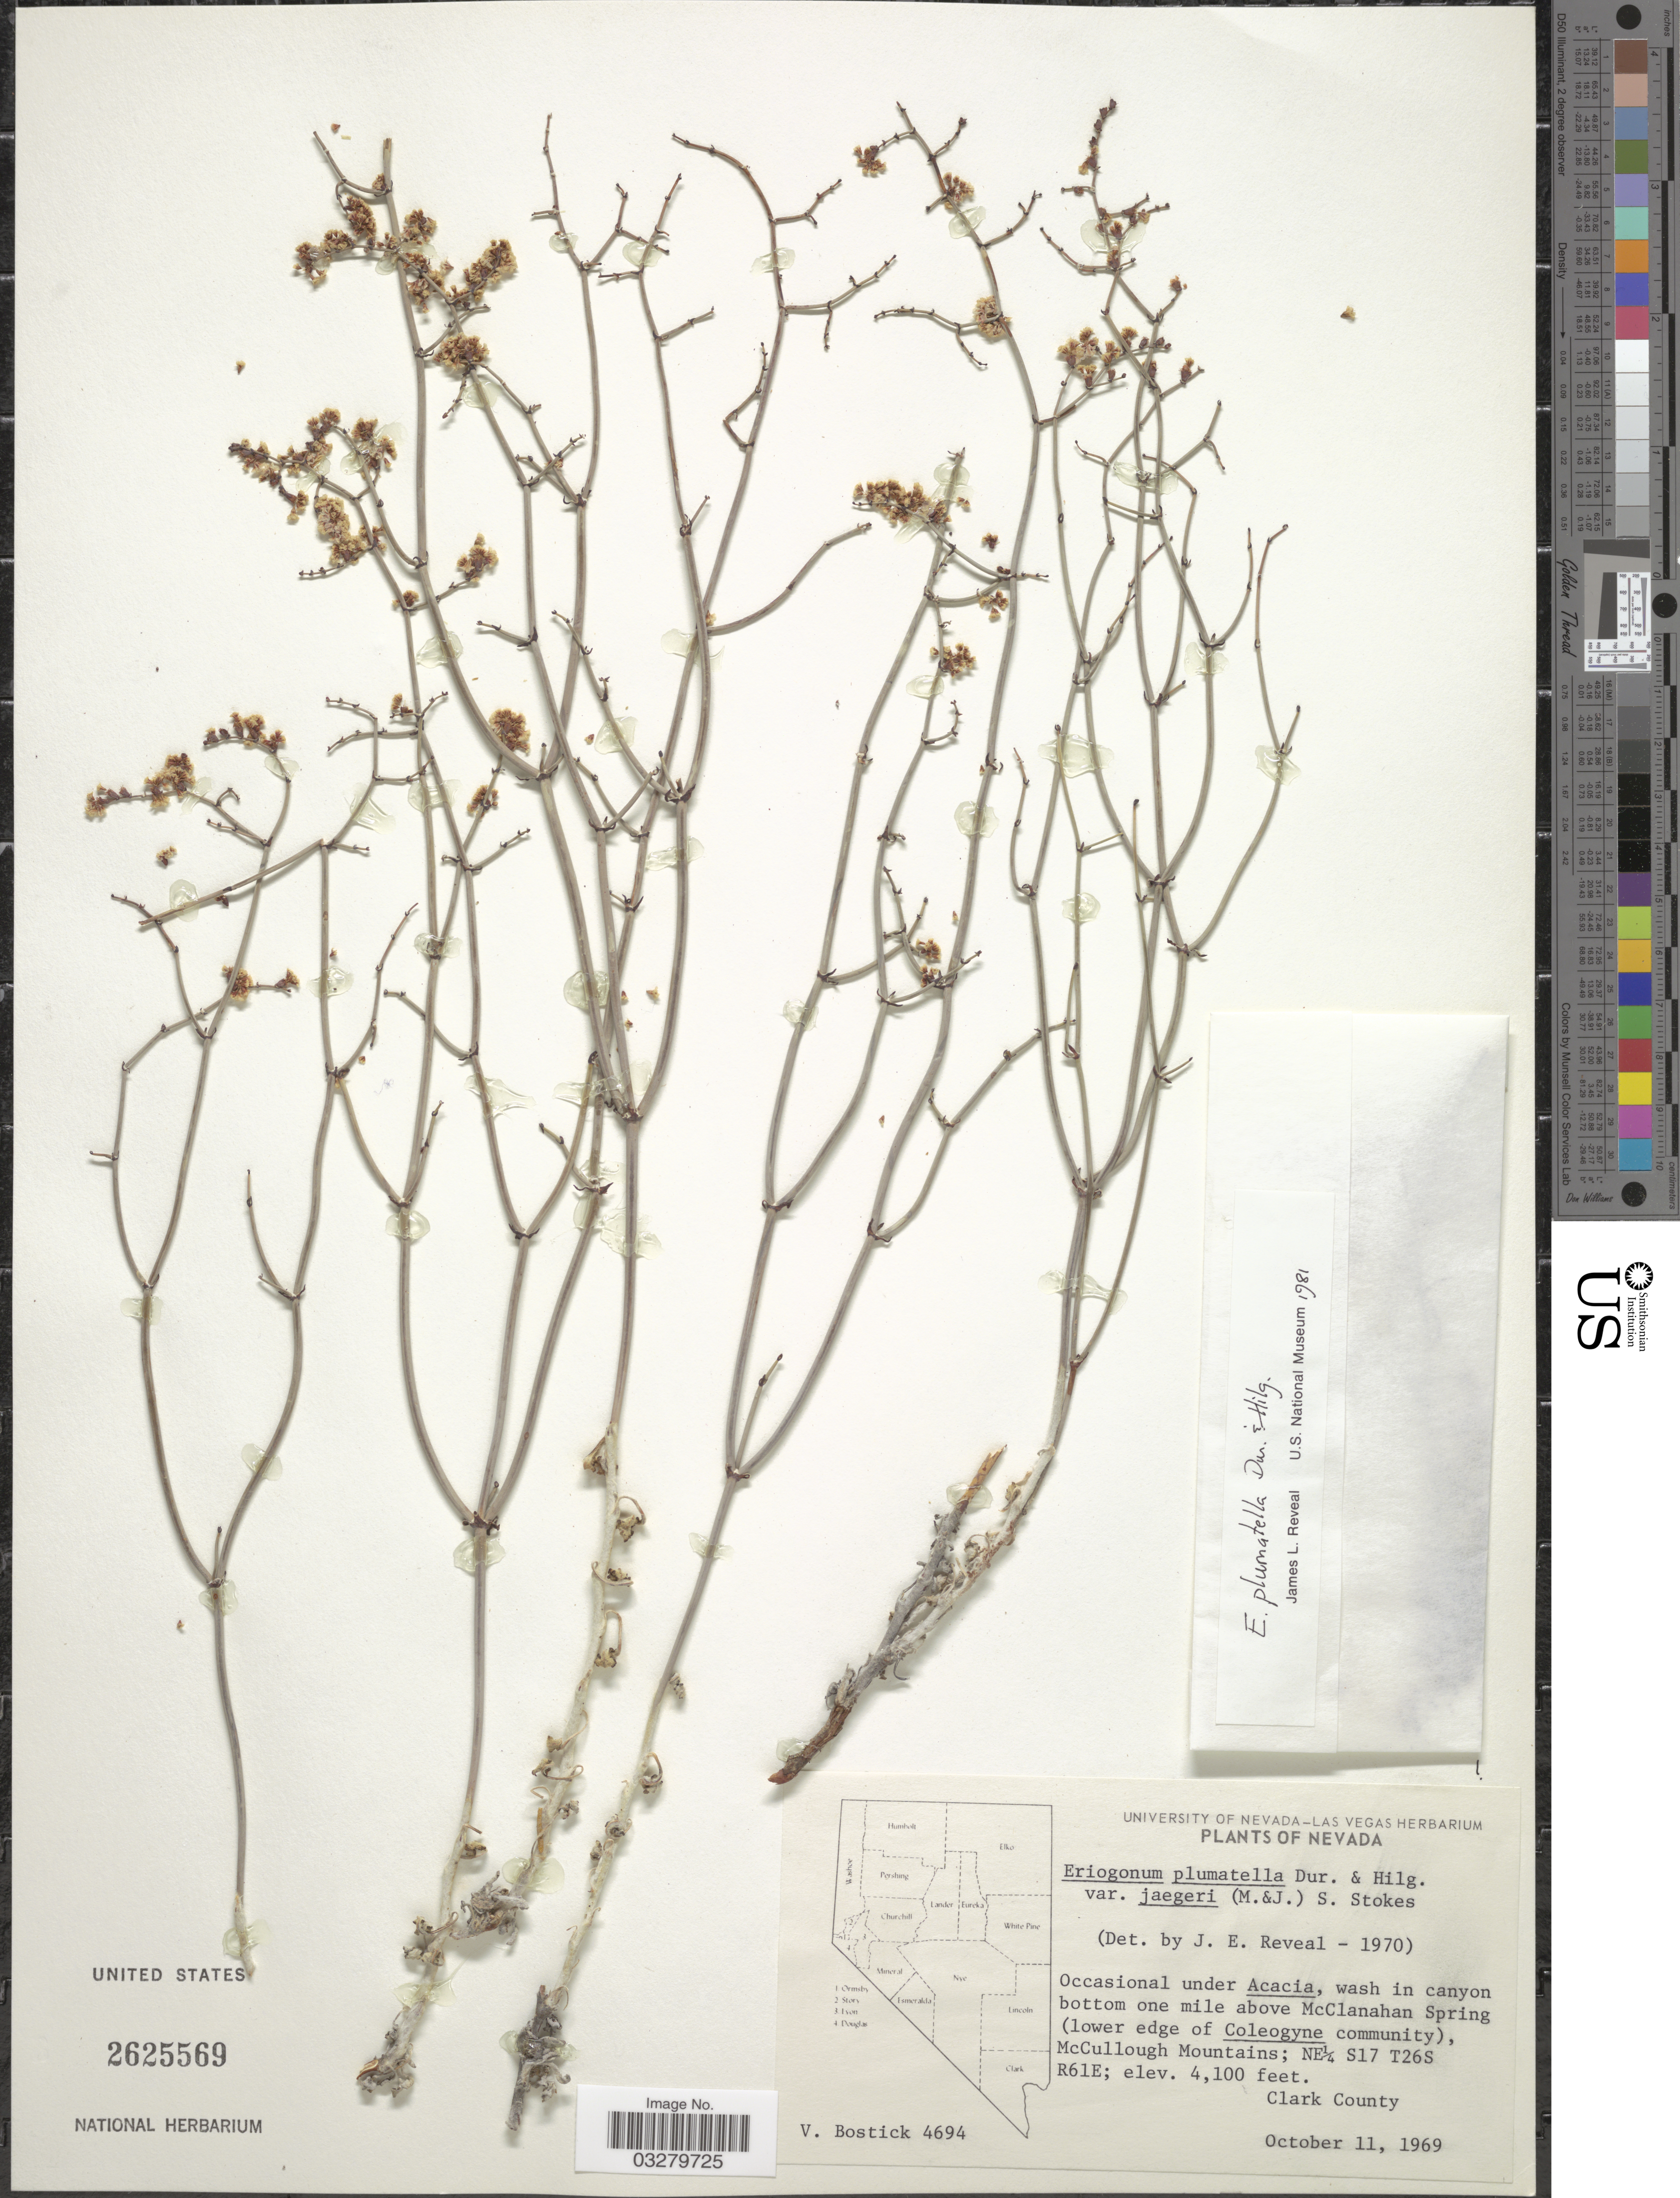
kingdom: Plantae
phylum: Tracheophyta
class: Magnoliopsida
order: Caryophyllales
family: Polygonaceae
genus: Eriogonum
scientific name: Eriogonum plumatella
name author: Durand & Hilg.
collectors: V. Bostick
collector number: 4694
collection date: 1969-10-11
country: United States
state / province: Nevada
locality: Wash in canyon bottom one mile above McClanahan Spring, McCullough Mountains; NE¼ S17 T26S R61E. Clark County.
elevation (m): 1250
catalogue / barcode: US 2625569